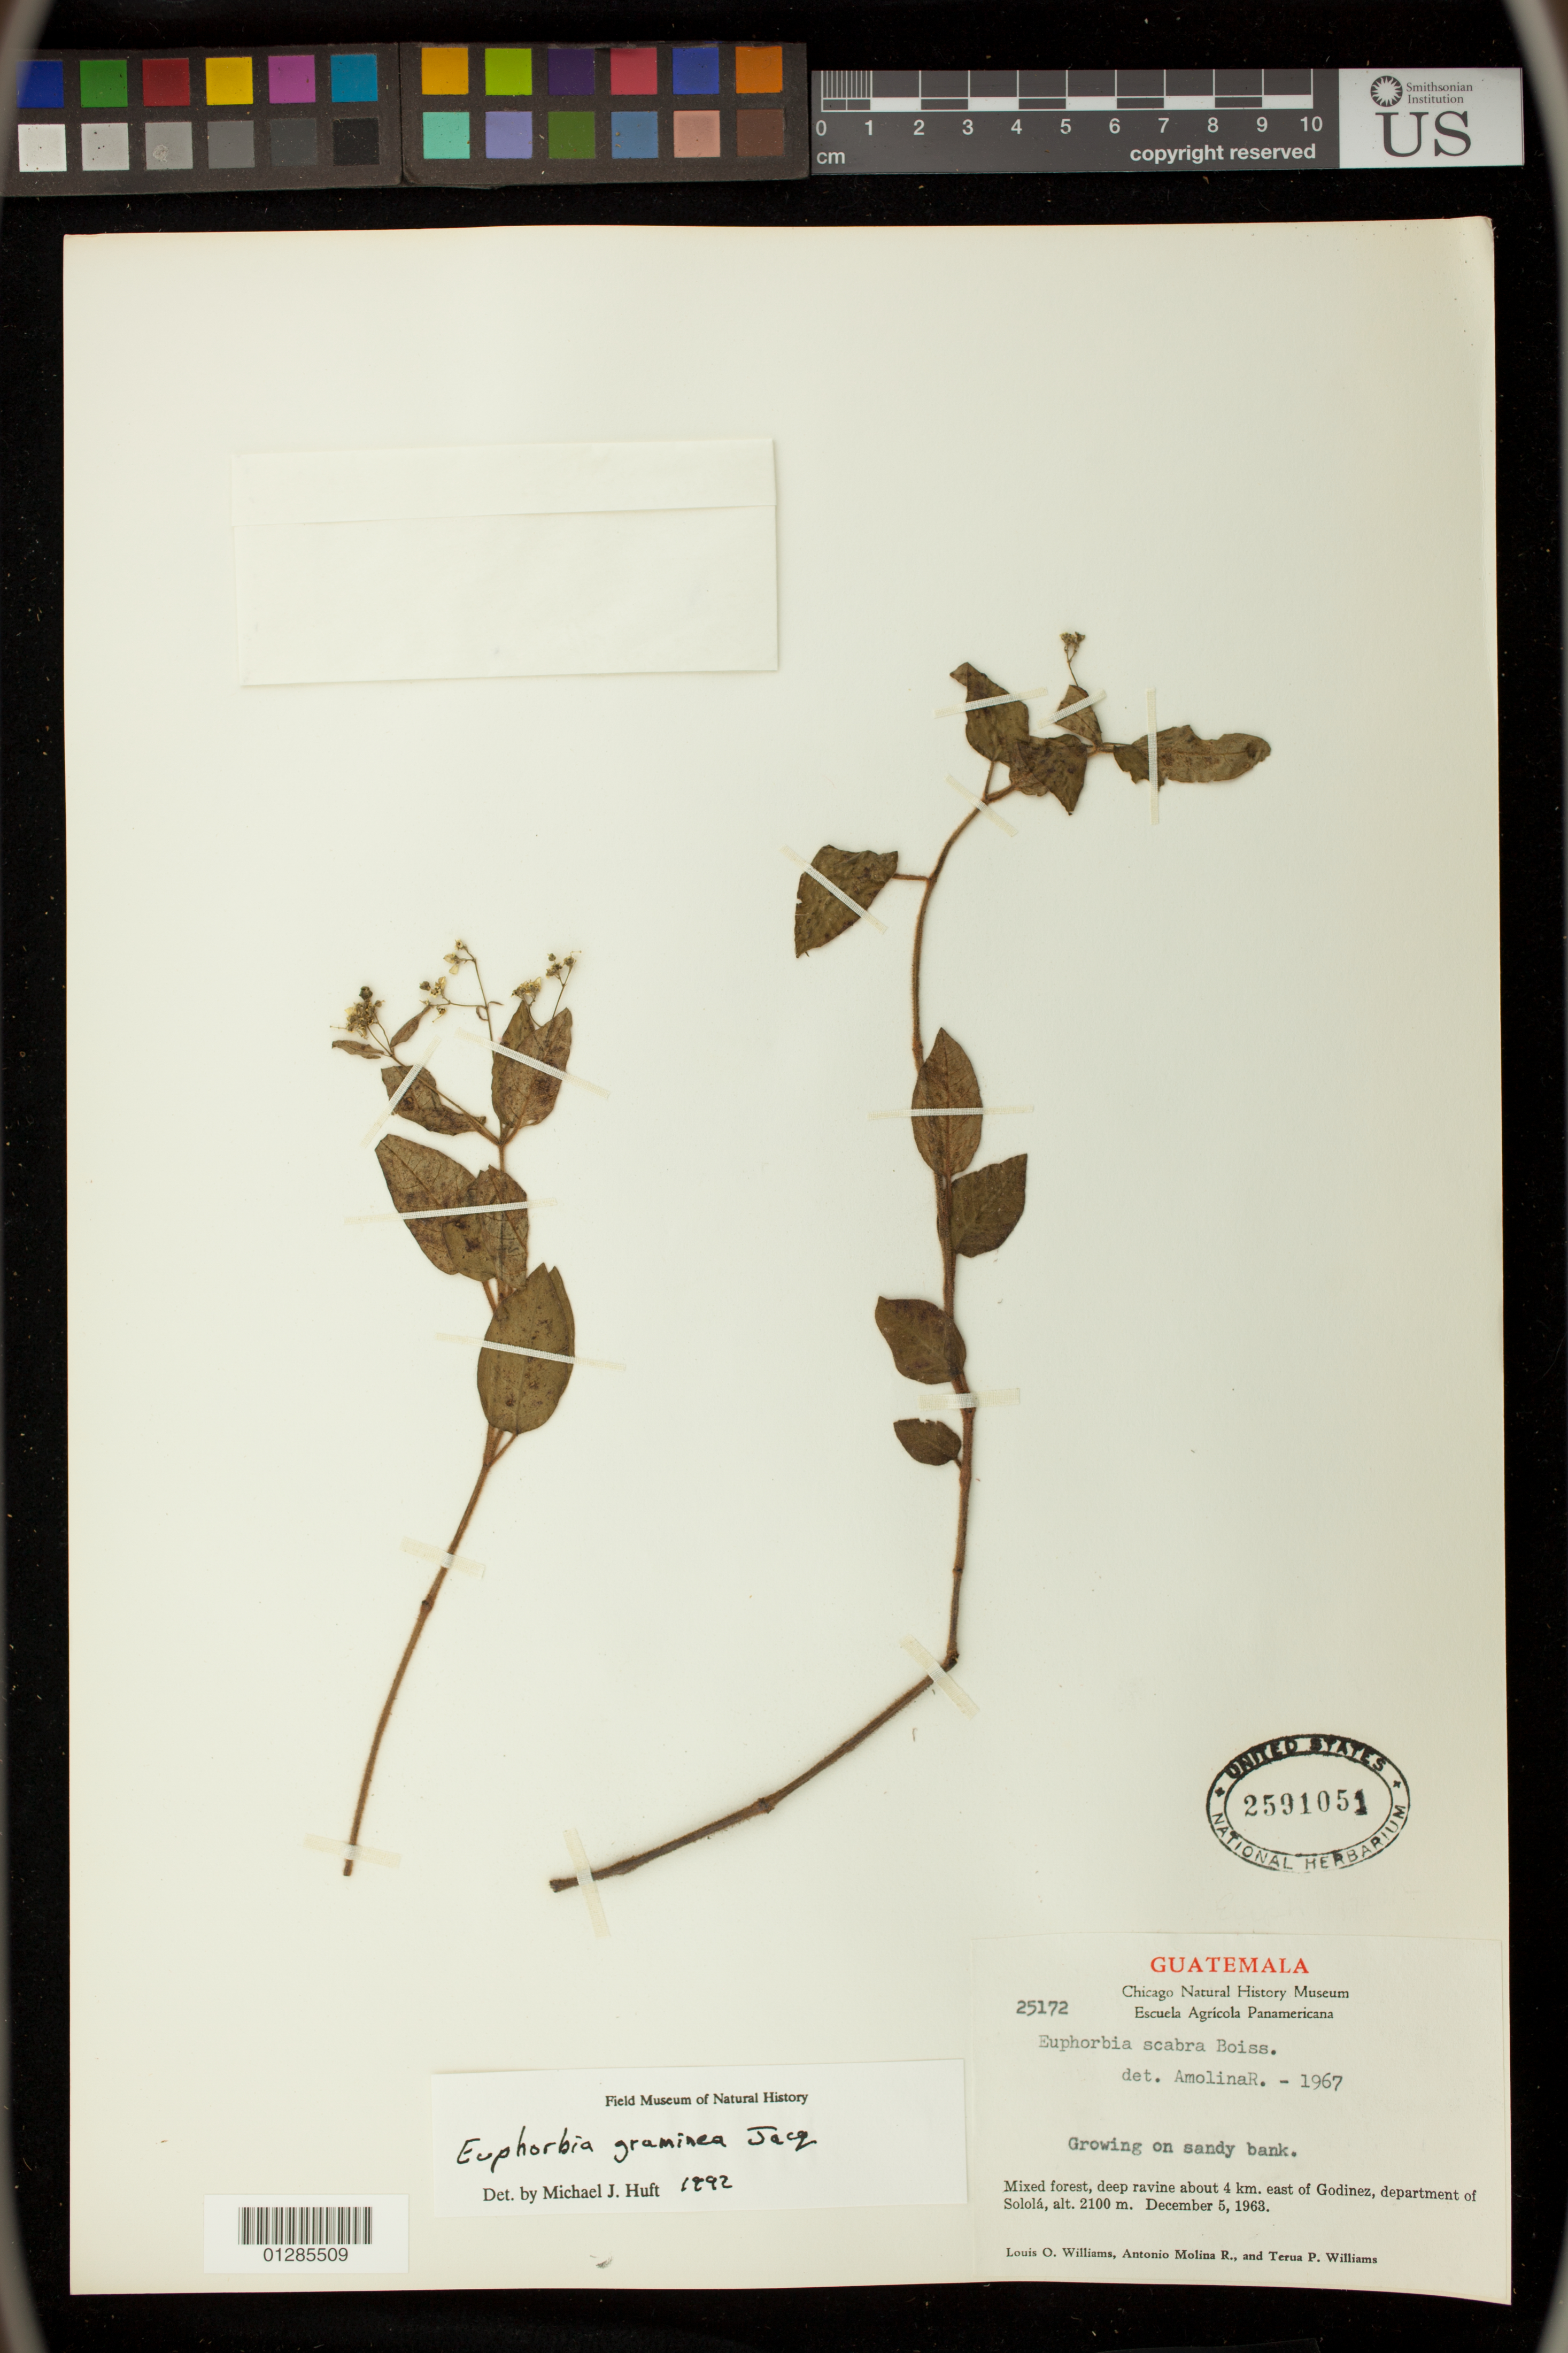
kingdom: Plantae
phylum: Tracheophyta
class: Magnoliopsida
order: Malpighiales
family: Euphorbiaceae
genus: Euphorbia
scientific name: Euphorbia graminea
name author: Jacq.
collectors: L. O. Williams, A. Molina R. & T. P. Williams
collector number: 25172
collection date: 1963-12-05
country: Guatemala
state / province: Sololá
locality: Growing on sandy bank.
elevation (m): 2100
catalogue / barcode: US 2591051